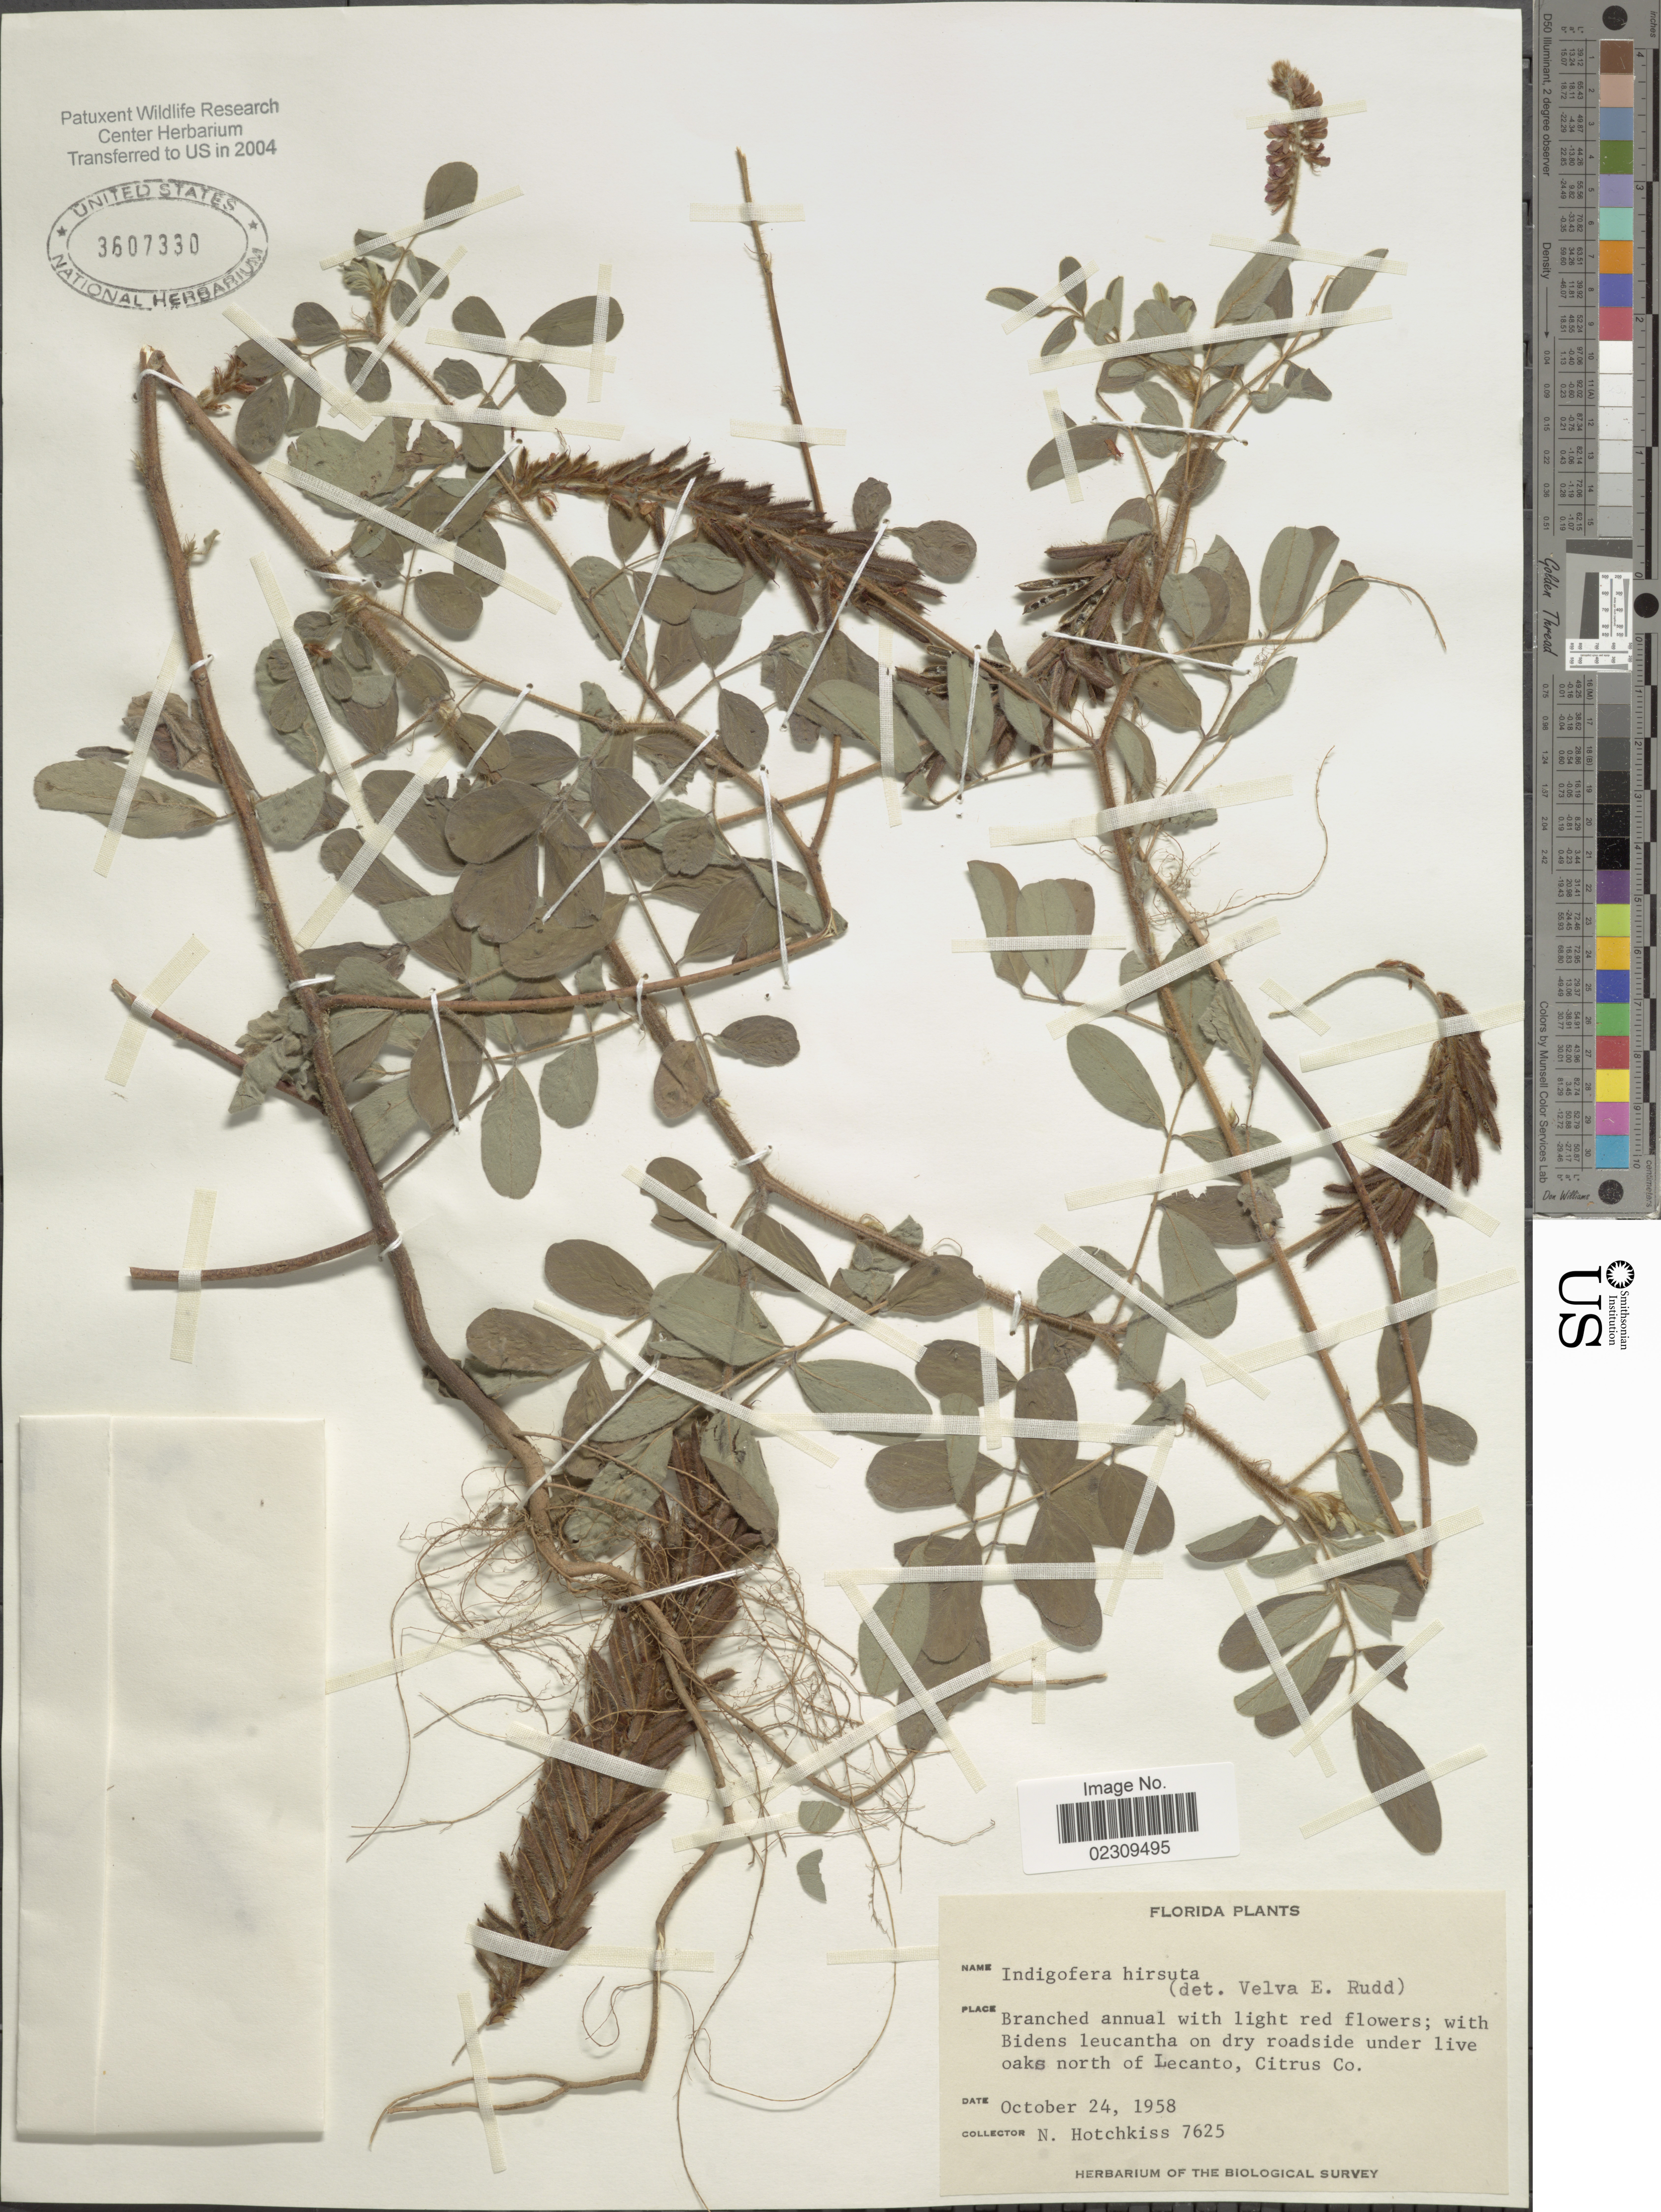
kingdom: Plantae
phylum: Tracheophyta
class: Magnoliopsida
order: Fabales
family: Fabaceae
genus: Indigofera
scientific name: Indigofera hirsuta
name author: L.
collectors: N. Hotchkiss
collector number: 7625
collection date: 1958-10-24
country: United States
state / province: Florida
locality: North of Lecanto, Citrus Co.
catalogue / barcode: US 3607330